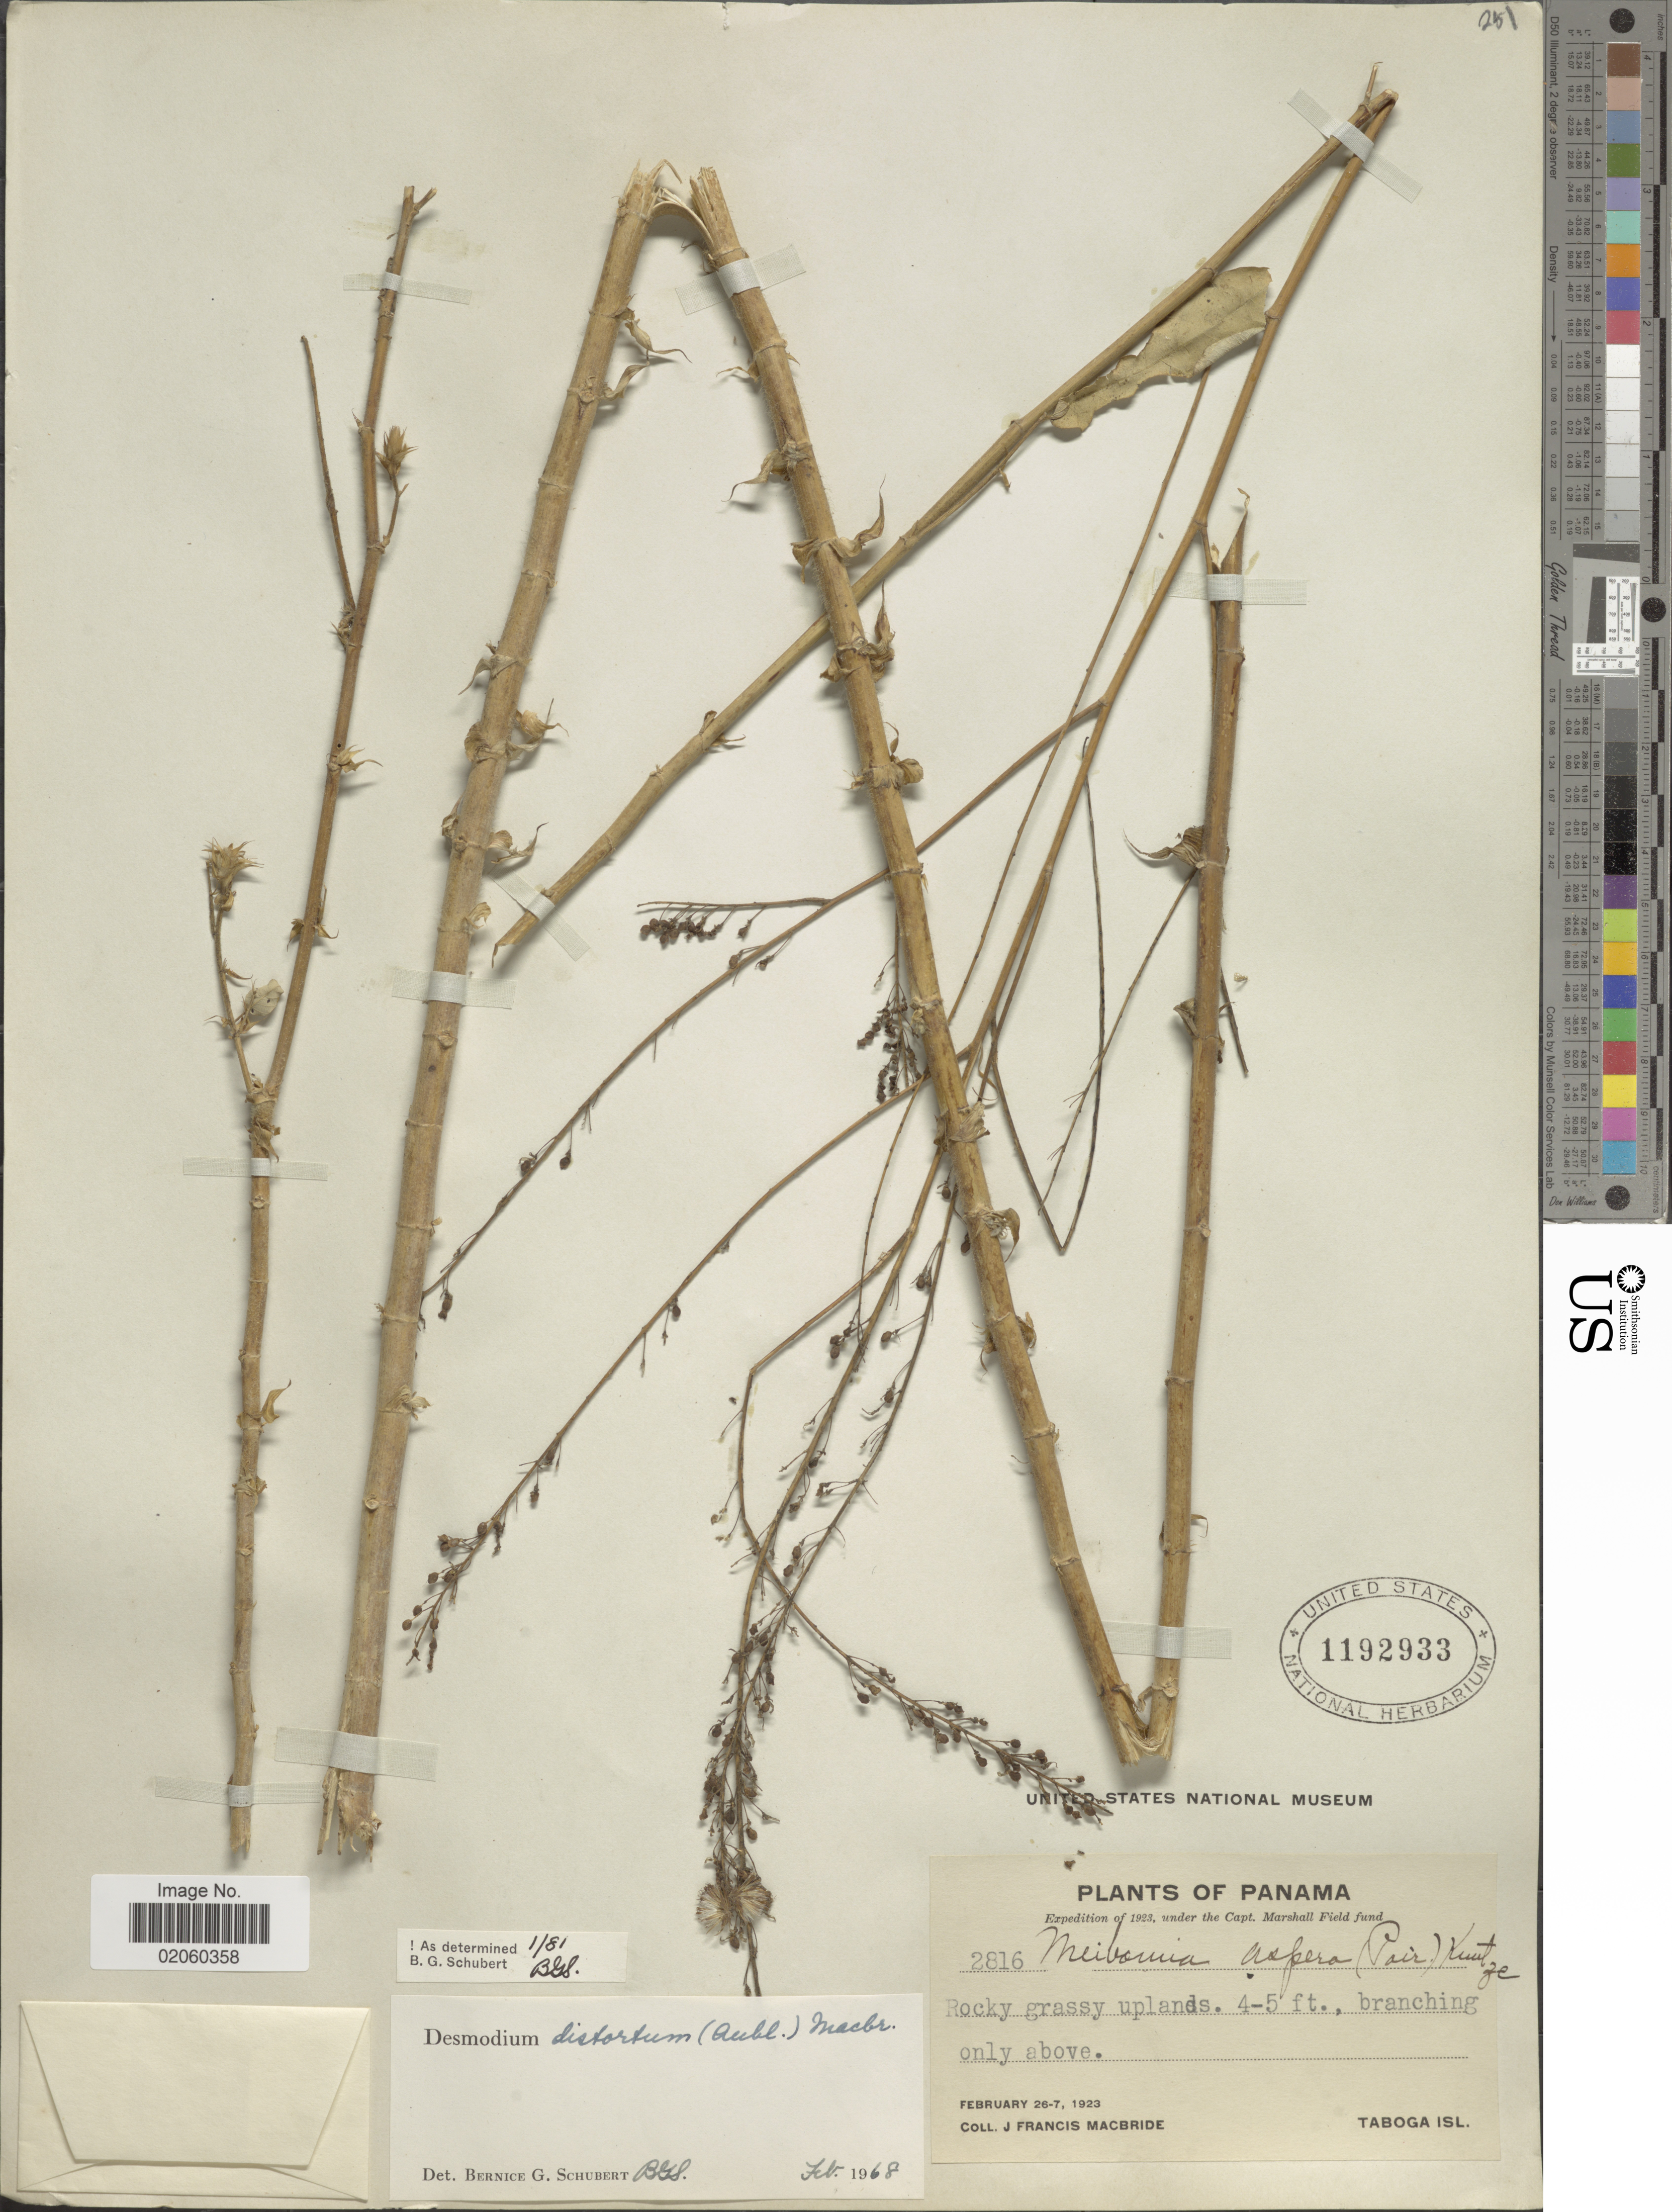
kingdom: Plantae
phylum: Tracheophyta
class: Magnoliopsida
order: Fabales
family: Fabaceae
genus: Desmodium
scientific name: Desmodium distortum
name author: (Aubl.) J.F. Macbr.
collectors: J. F. Macbride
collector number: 2816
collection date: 1923-02-07/1923-02-26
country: Panama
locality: Taboga Isl.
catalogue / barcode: US 1192933